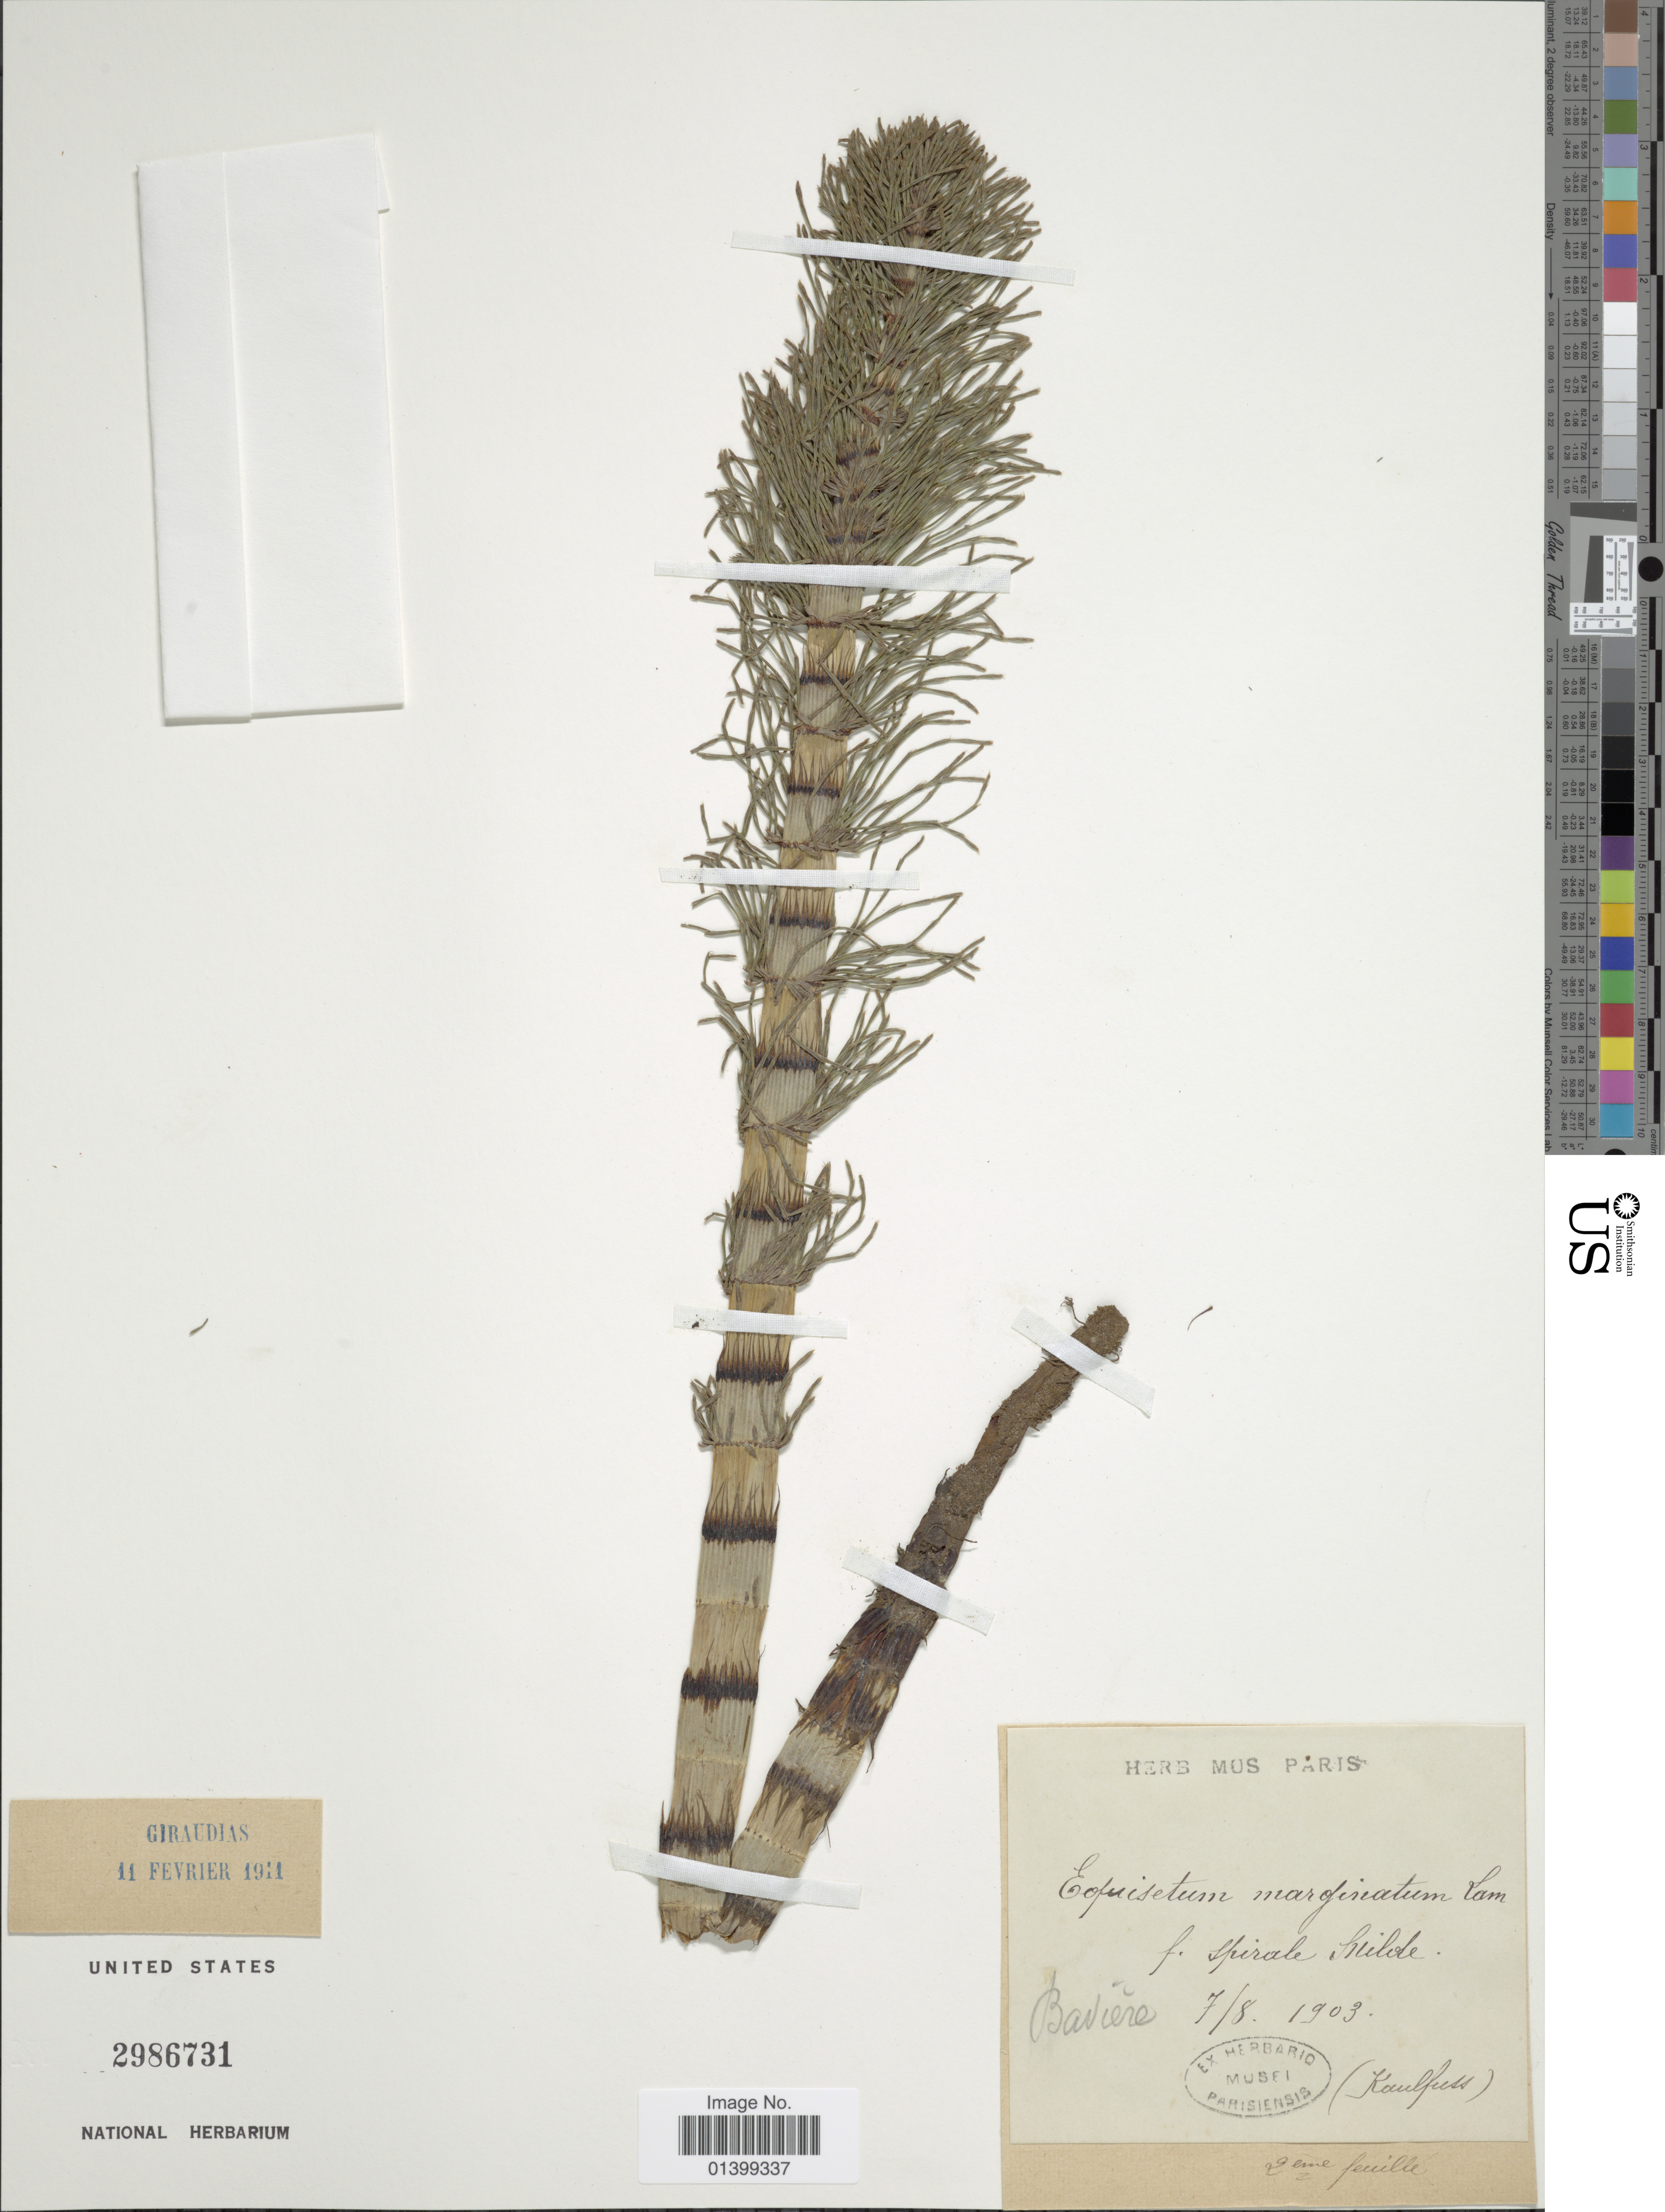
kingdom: Plantae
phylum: Tracheophyta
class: Polypodiopsida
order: Equisetales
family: Equisetaceae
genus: Equisetum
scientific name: Equisetum telmateia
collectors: Kaulfuss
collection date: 1903-08-07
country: Germany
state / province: Bayern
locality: Baviere.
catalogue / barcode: US 2986731